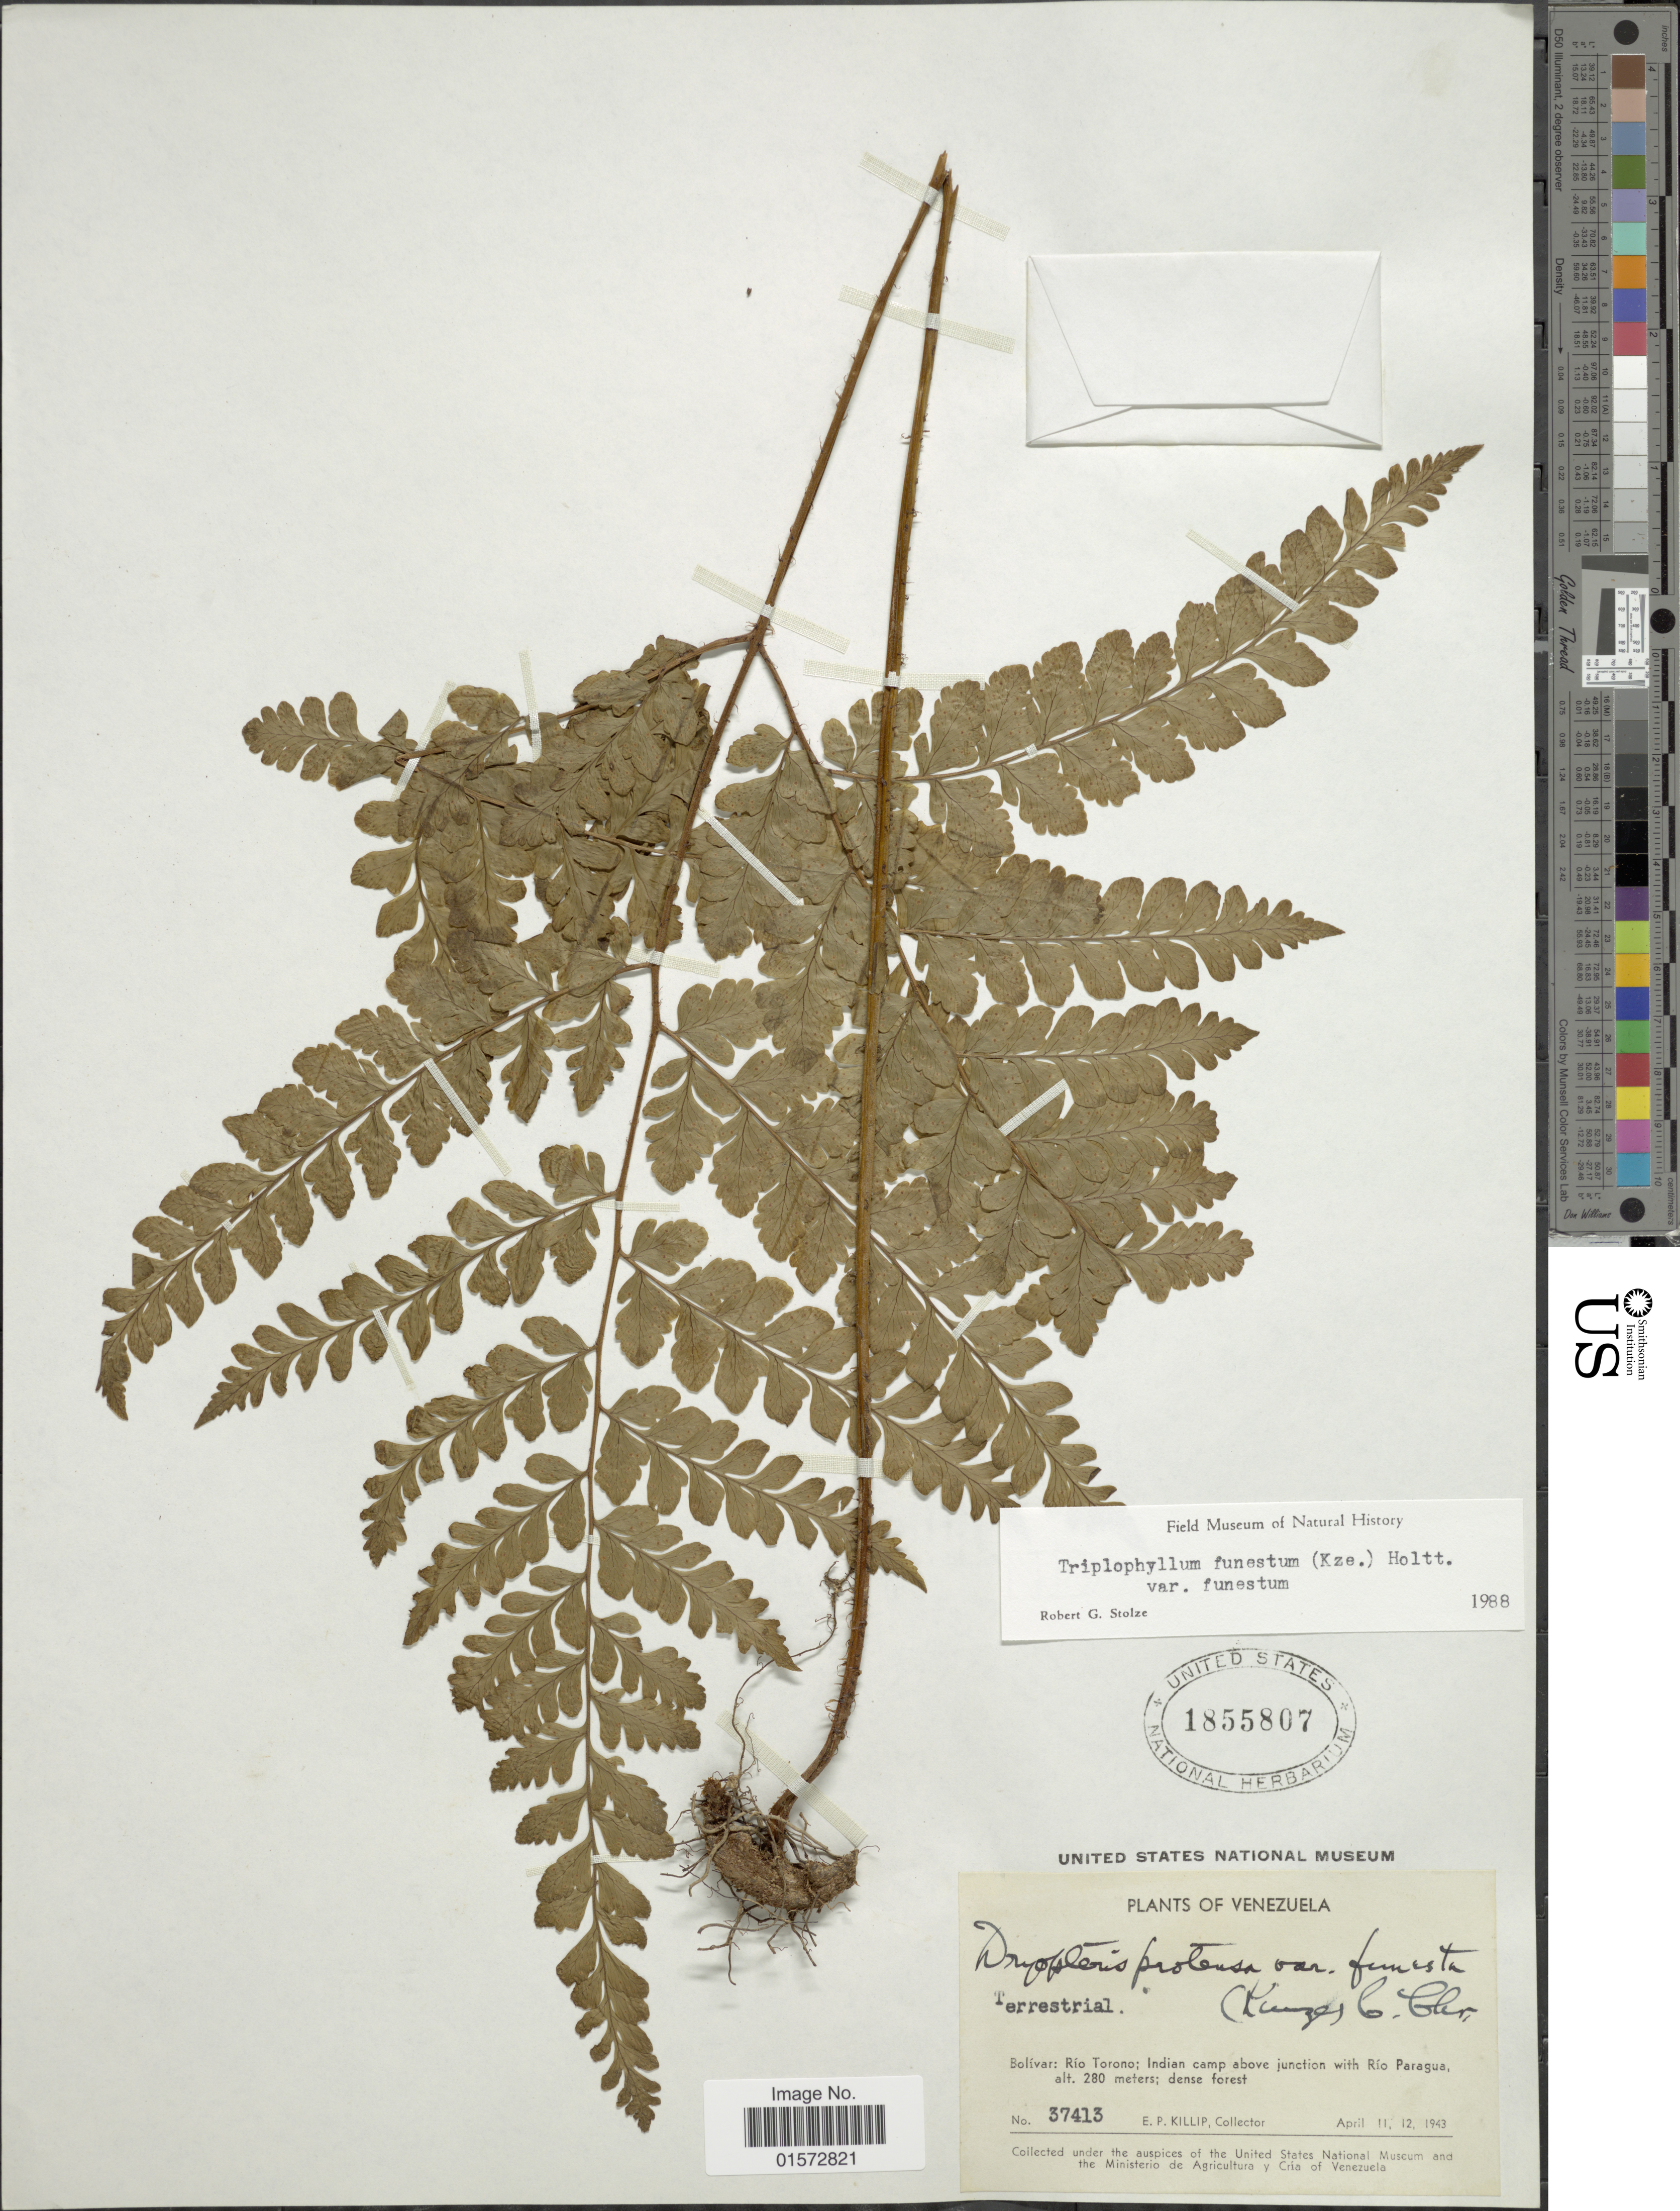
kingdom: Plantae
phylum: Tracheophyta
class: Polypodiopsida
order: Polypodiales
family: Tectariaceae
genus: Triplophyllum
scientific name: Triplophyllum funestum var. funestum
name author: (Kunze) Holttum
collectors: E. P. Killip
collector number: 37413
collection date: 1943-04-11/1943-04-12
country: Venezuela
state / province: Bolivar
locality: Río Torono: Indian camp above junction with Río Paragua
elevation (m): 280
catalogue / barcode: US 1855807